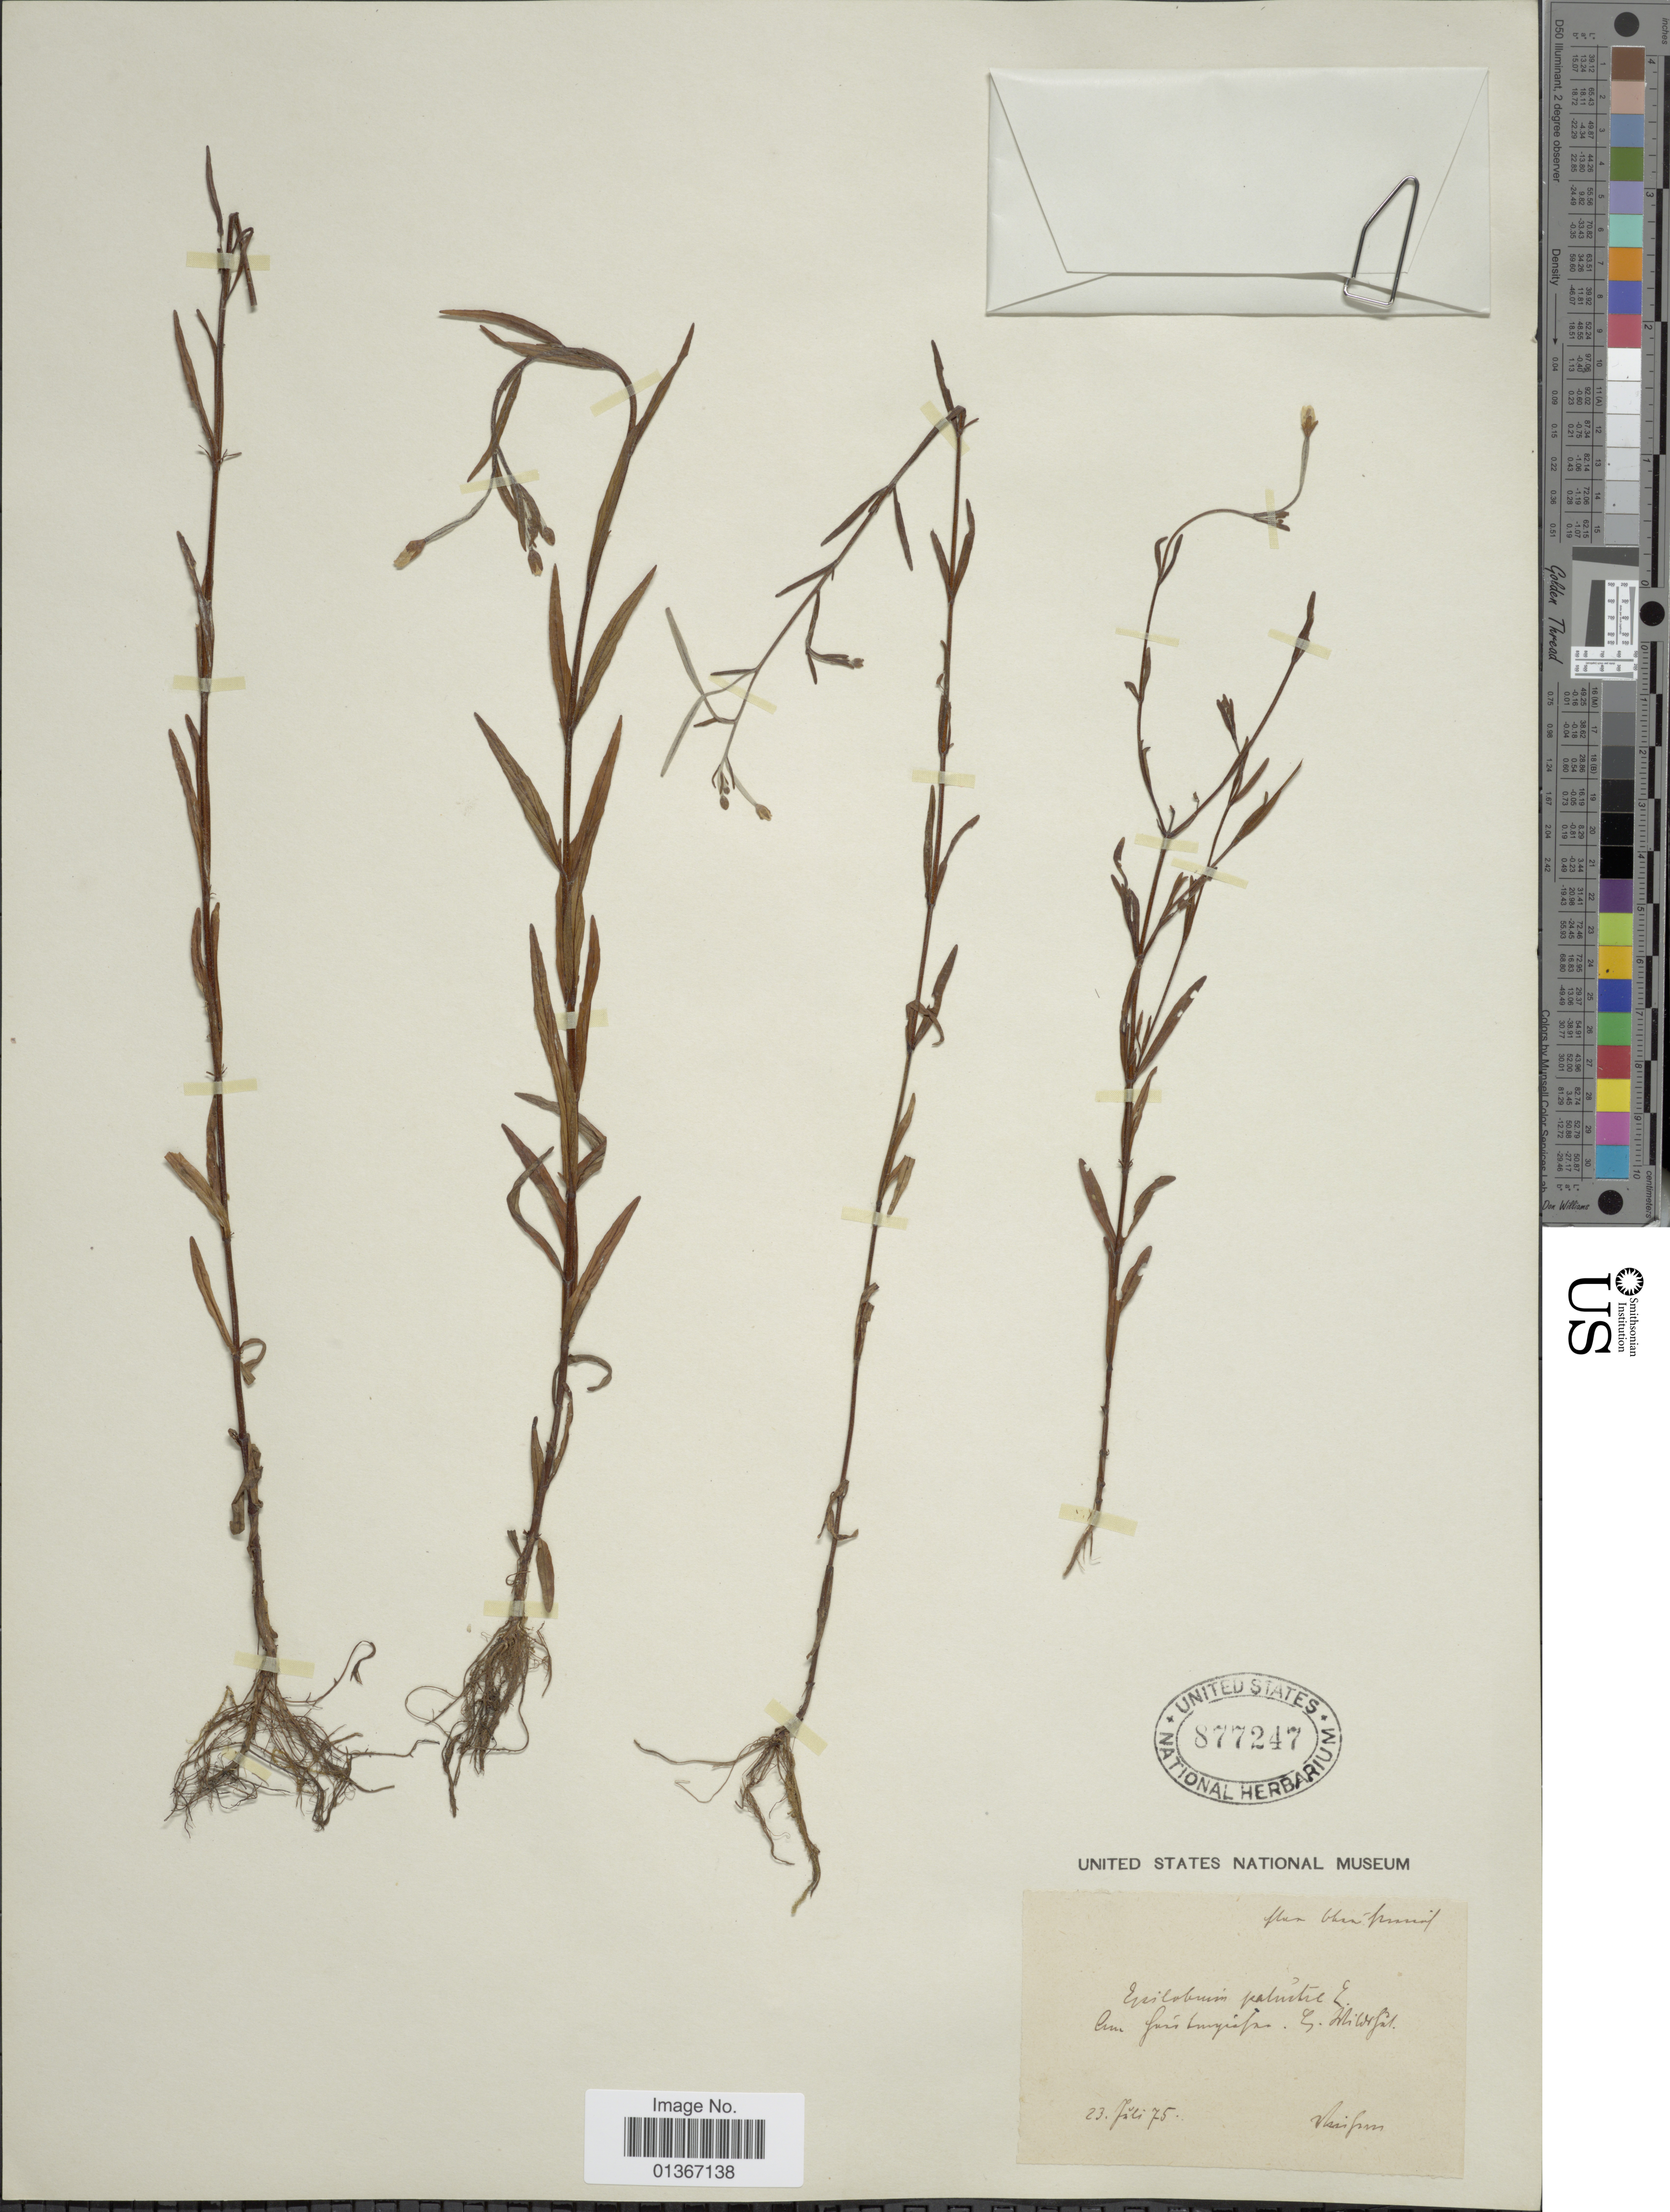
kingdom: Plantae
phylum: Tracheophyta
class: Magnoliopsida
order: Myrtales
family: Onagraceae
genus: Epilobium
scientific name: Epilobium palustre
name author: L.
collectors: F. Vierhapper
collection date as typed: Transcribed d/m/y: 23/7/75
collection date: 1873-07-23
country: Austria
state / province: Oberosterreich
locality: An ...gräben, Bez. Wildshut.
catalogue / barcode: US 877247